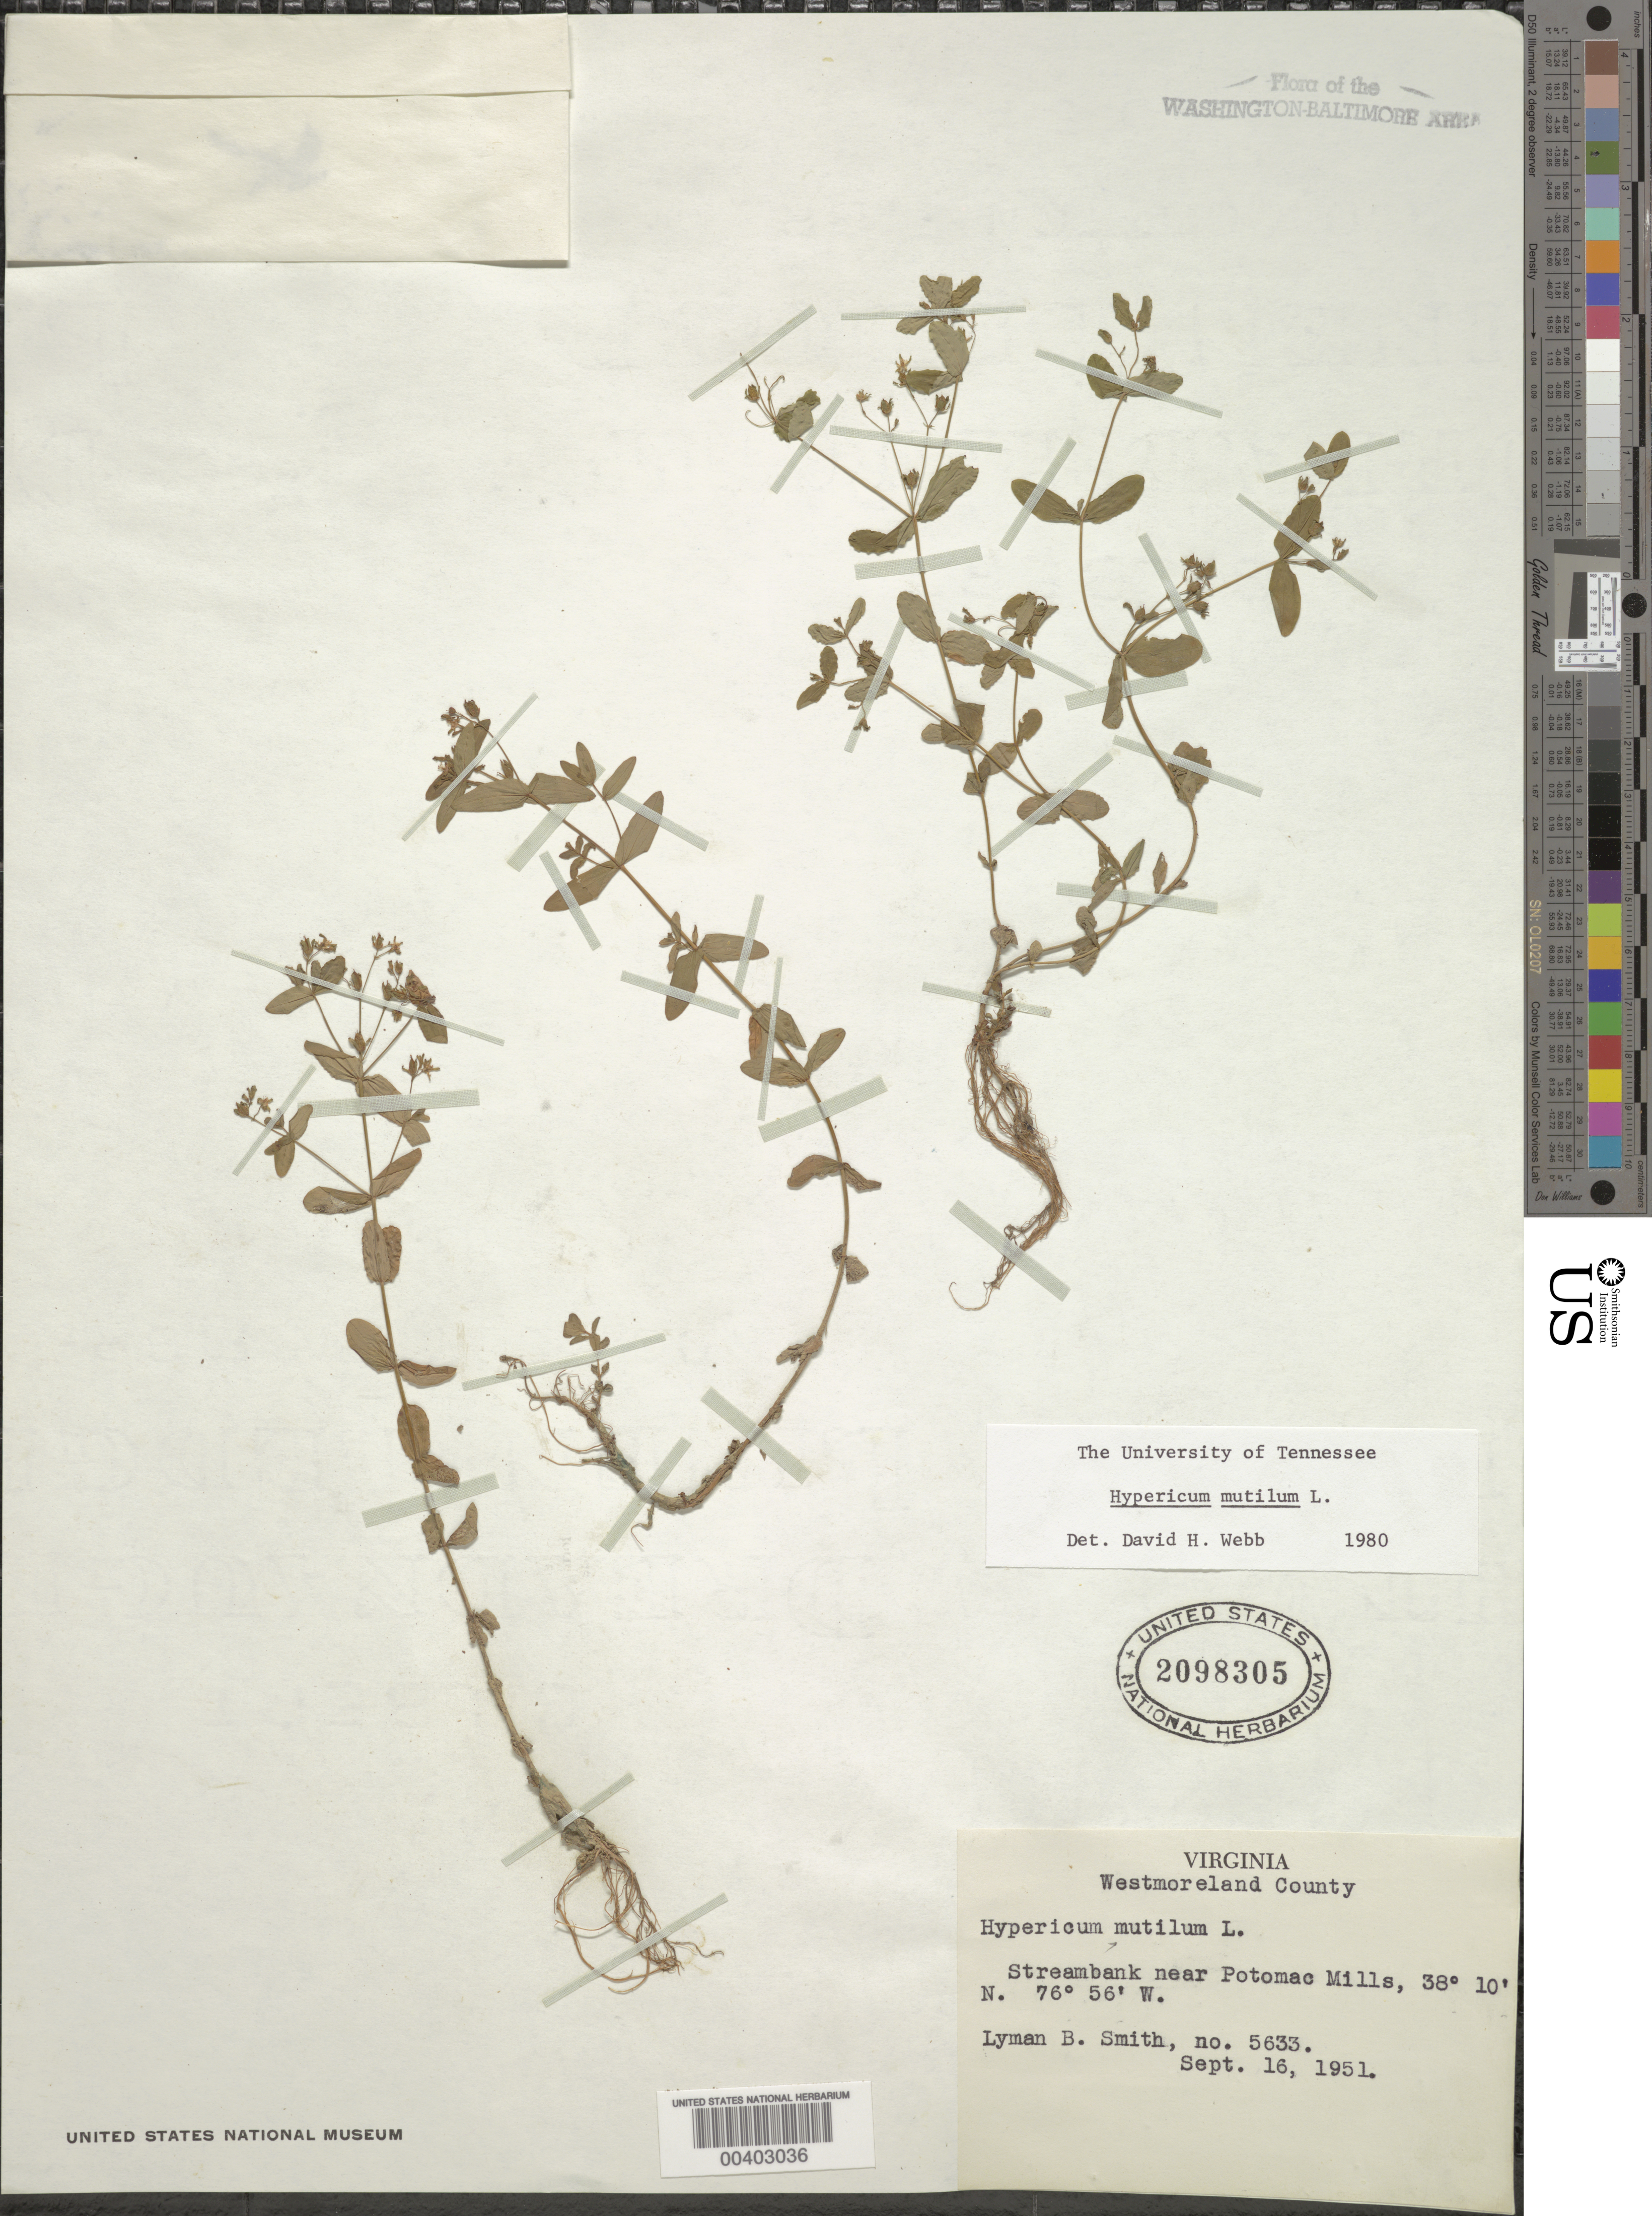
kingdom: Plantae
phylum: Tracheophyta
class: Magnoliopsida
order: Malpighiales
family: Hypericaceae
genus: Hypericum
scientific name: Hypericum mutilum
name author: L.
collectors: L. Smith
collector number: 5633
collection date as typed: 16 Sep 1951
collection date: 1951-09-16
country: United States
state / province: Virginia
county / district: Westmoreland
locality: Potomac Mills vicinity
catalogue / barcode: US 2098305